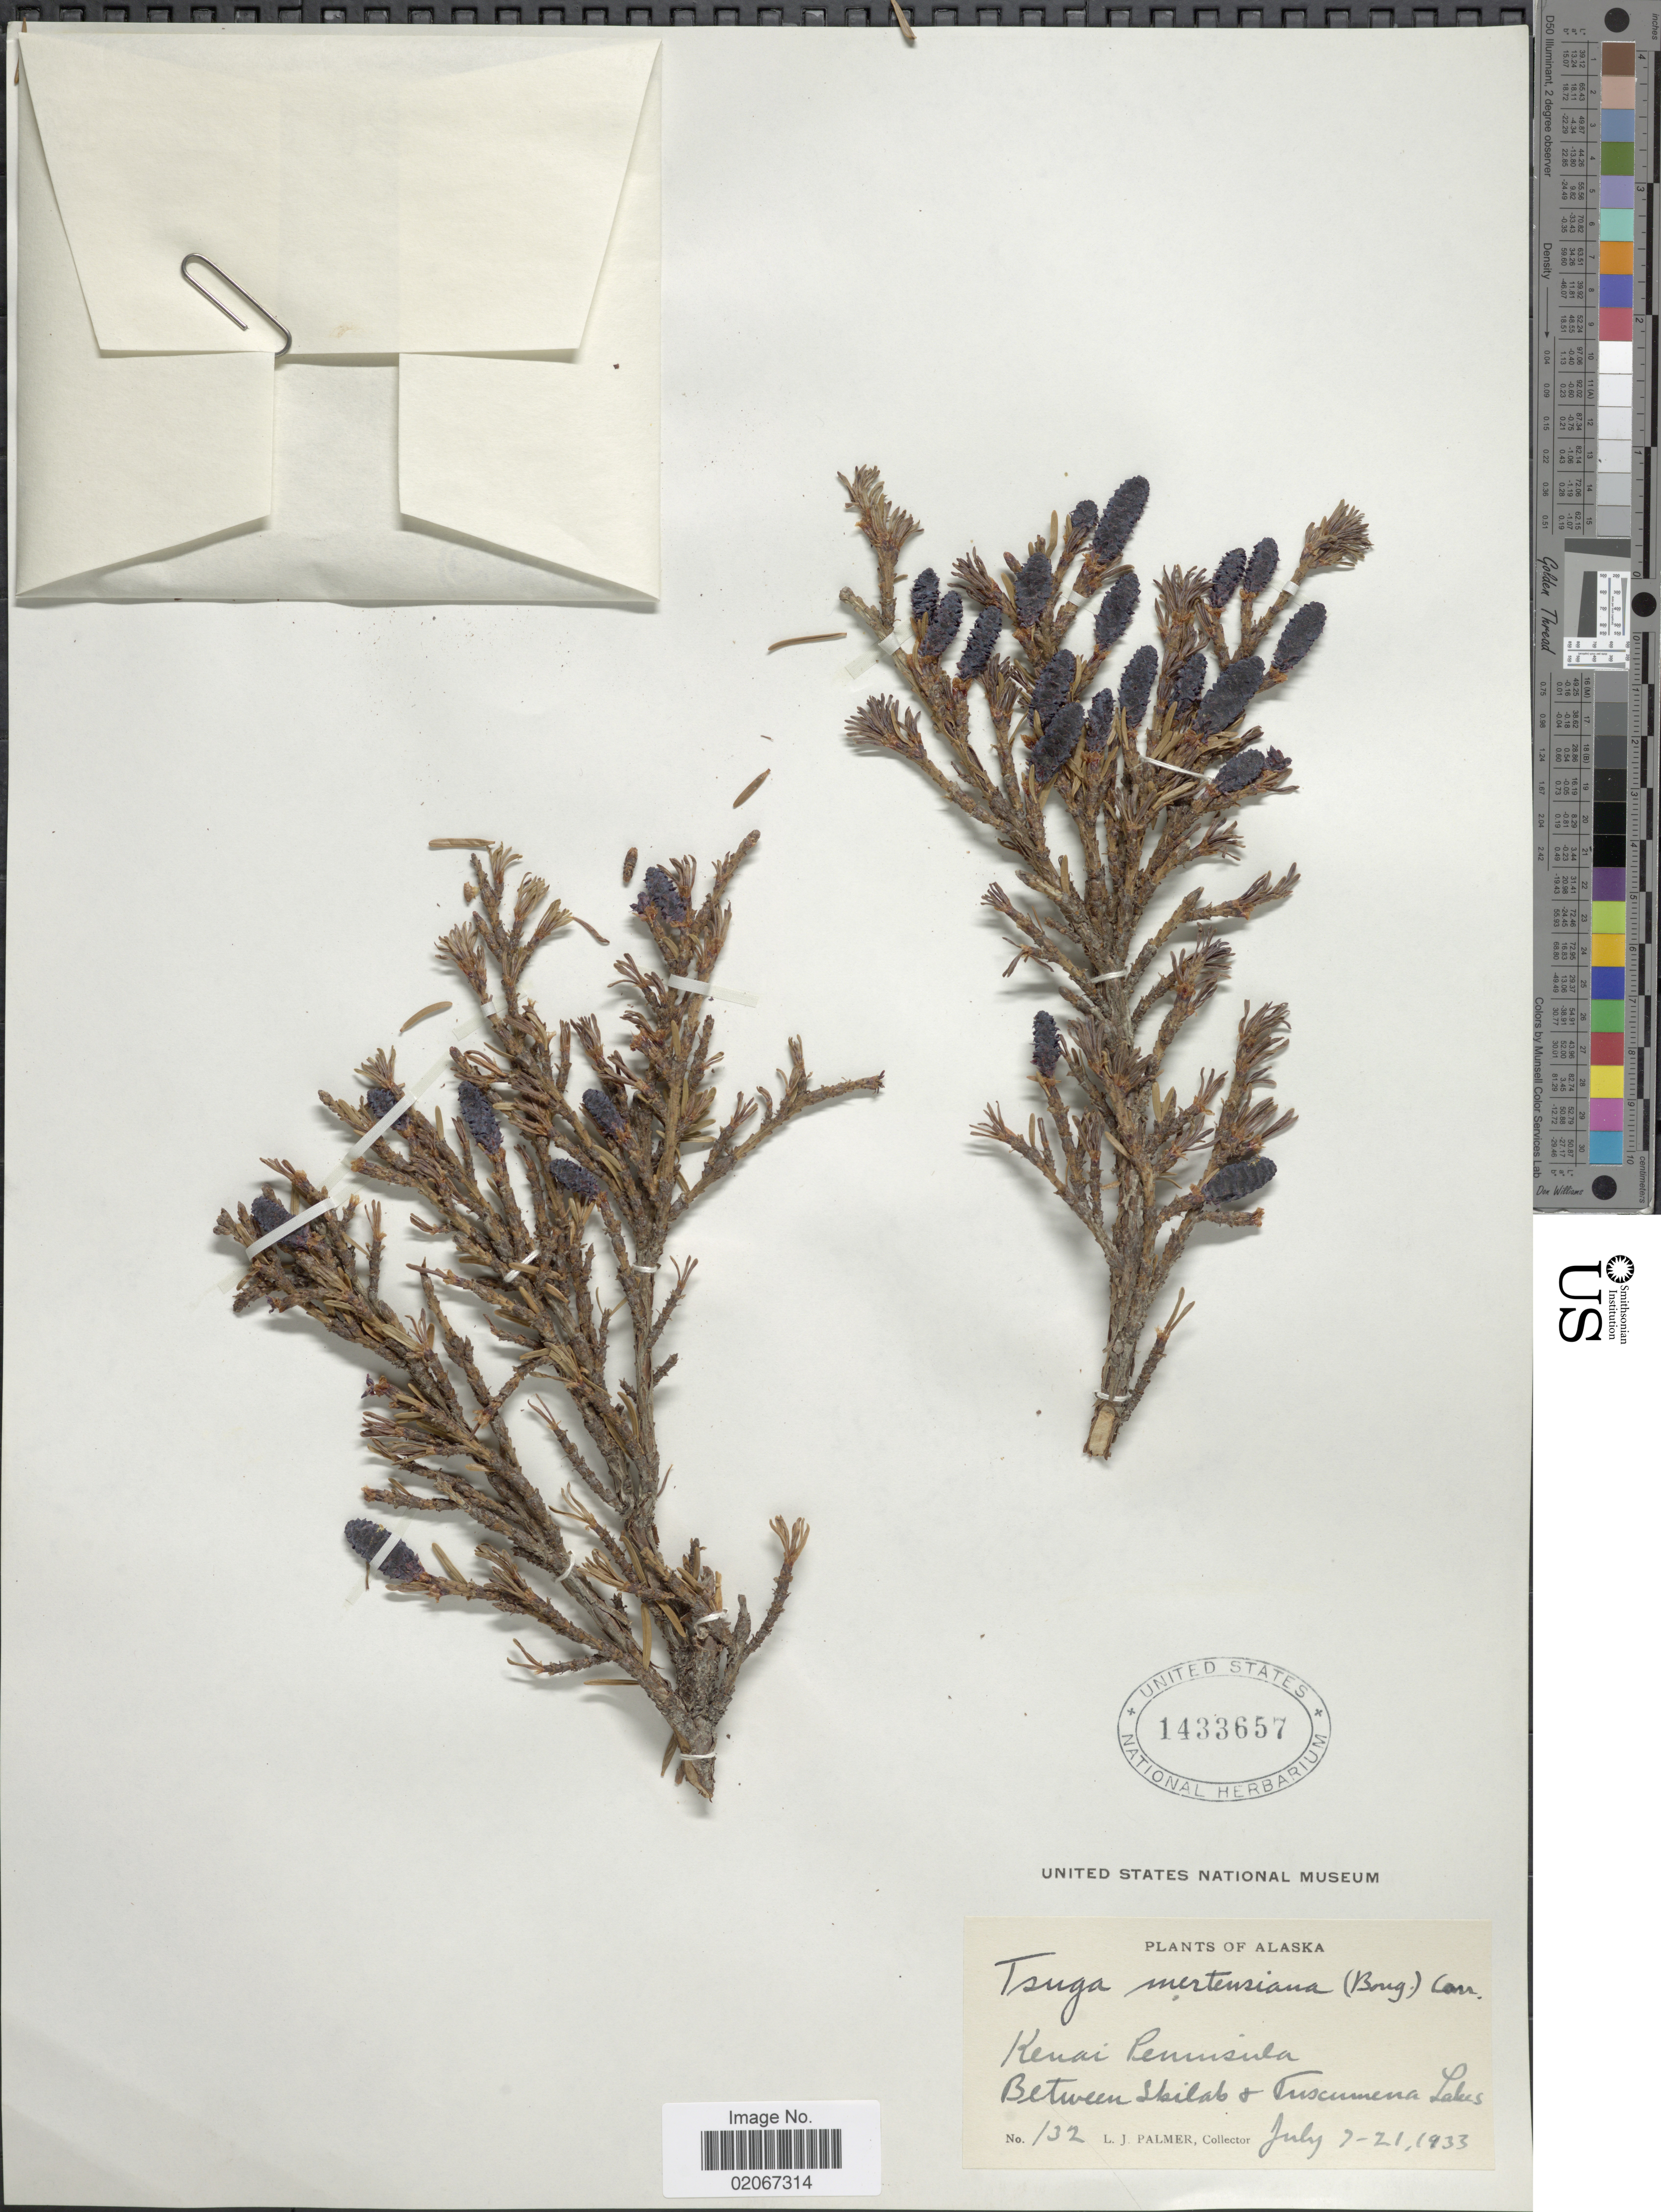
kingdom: Plantae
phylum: Tracheophyta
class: Pinopsida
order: Pinales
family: Pinaceae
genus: Tsuga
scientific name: Tsuga mertensiana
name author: (Bong.) Carrière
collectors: L. J. Palmer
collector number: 132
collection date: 1933-07-07/1933-07-21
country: United States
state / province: Alaska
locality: Kenai Peninsula. Between Skilab & Tuscumena Lakes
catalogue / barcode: US 1433657